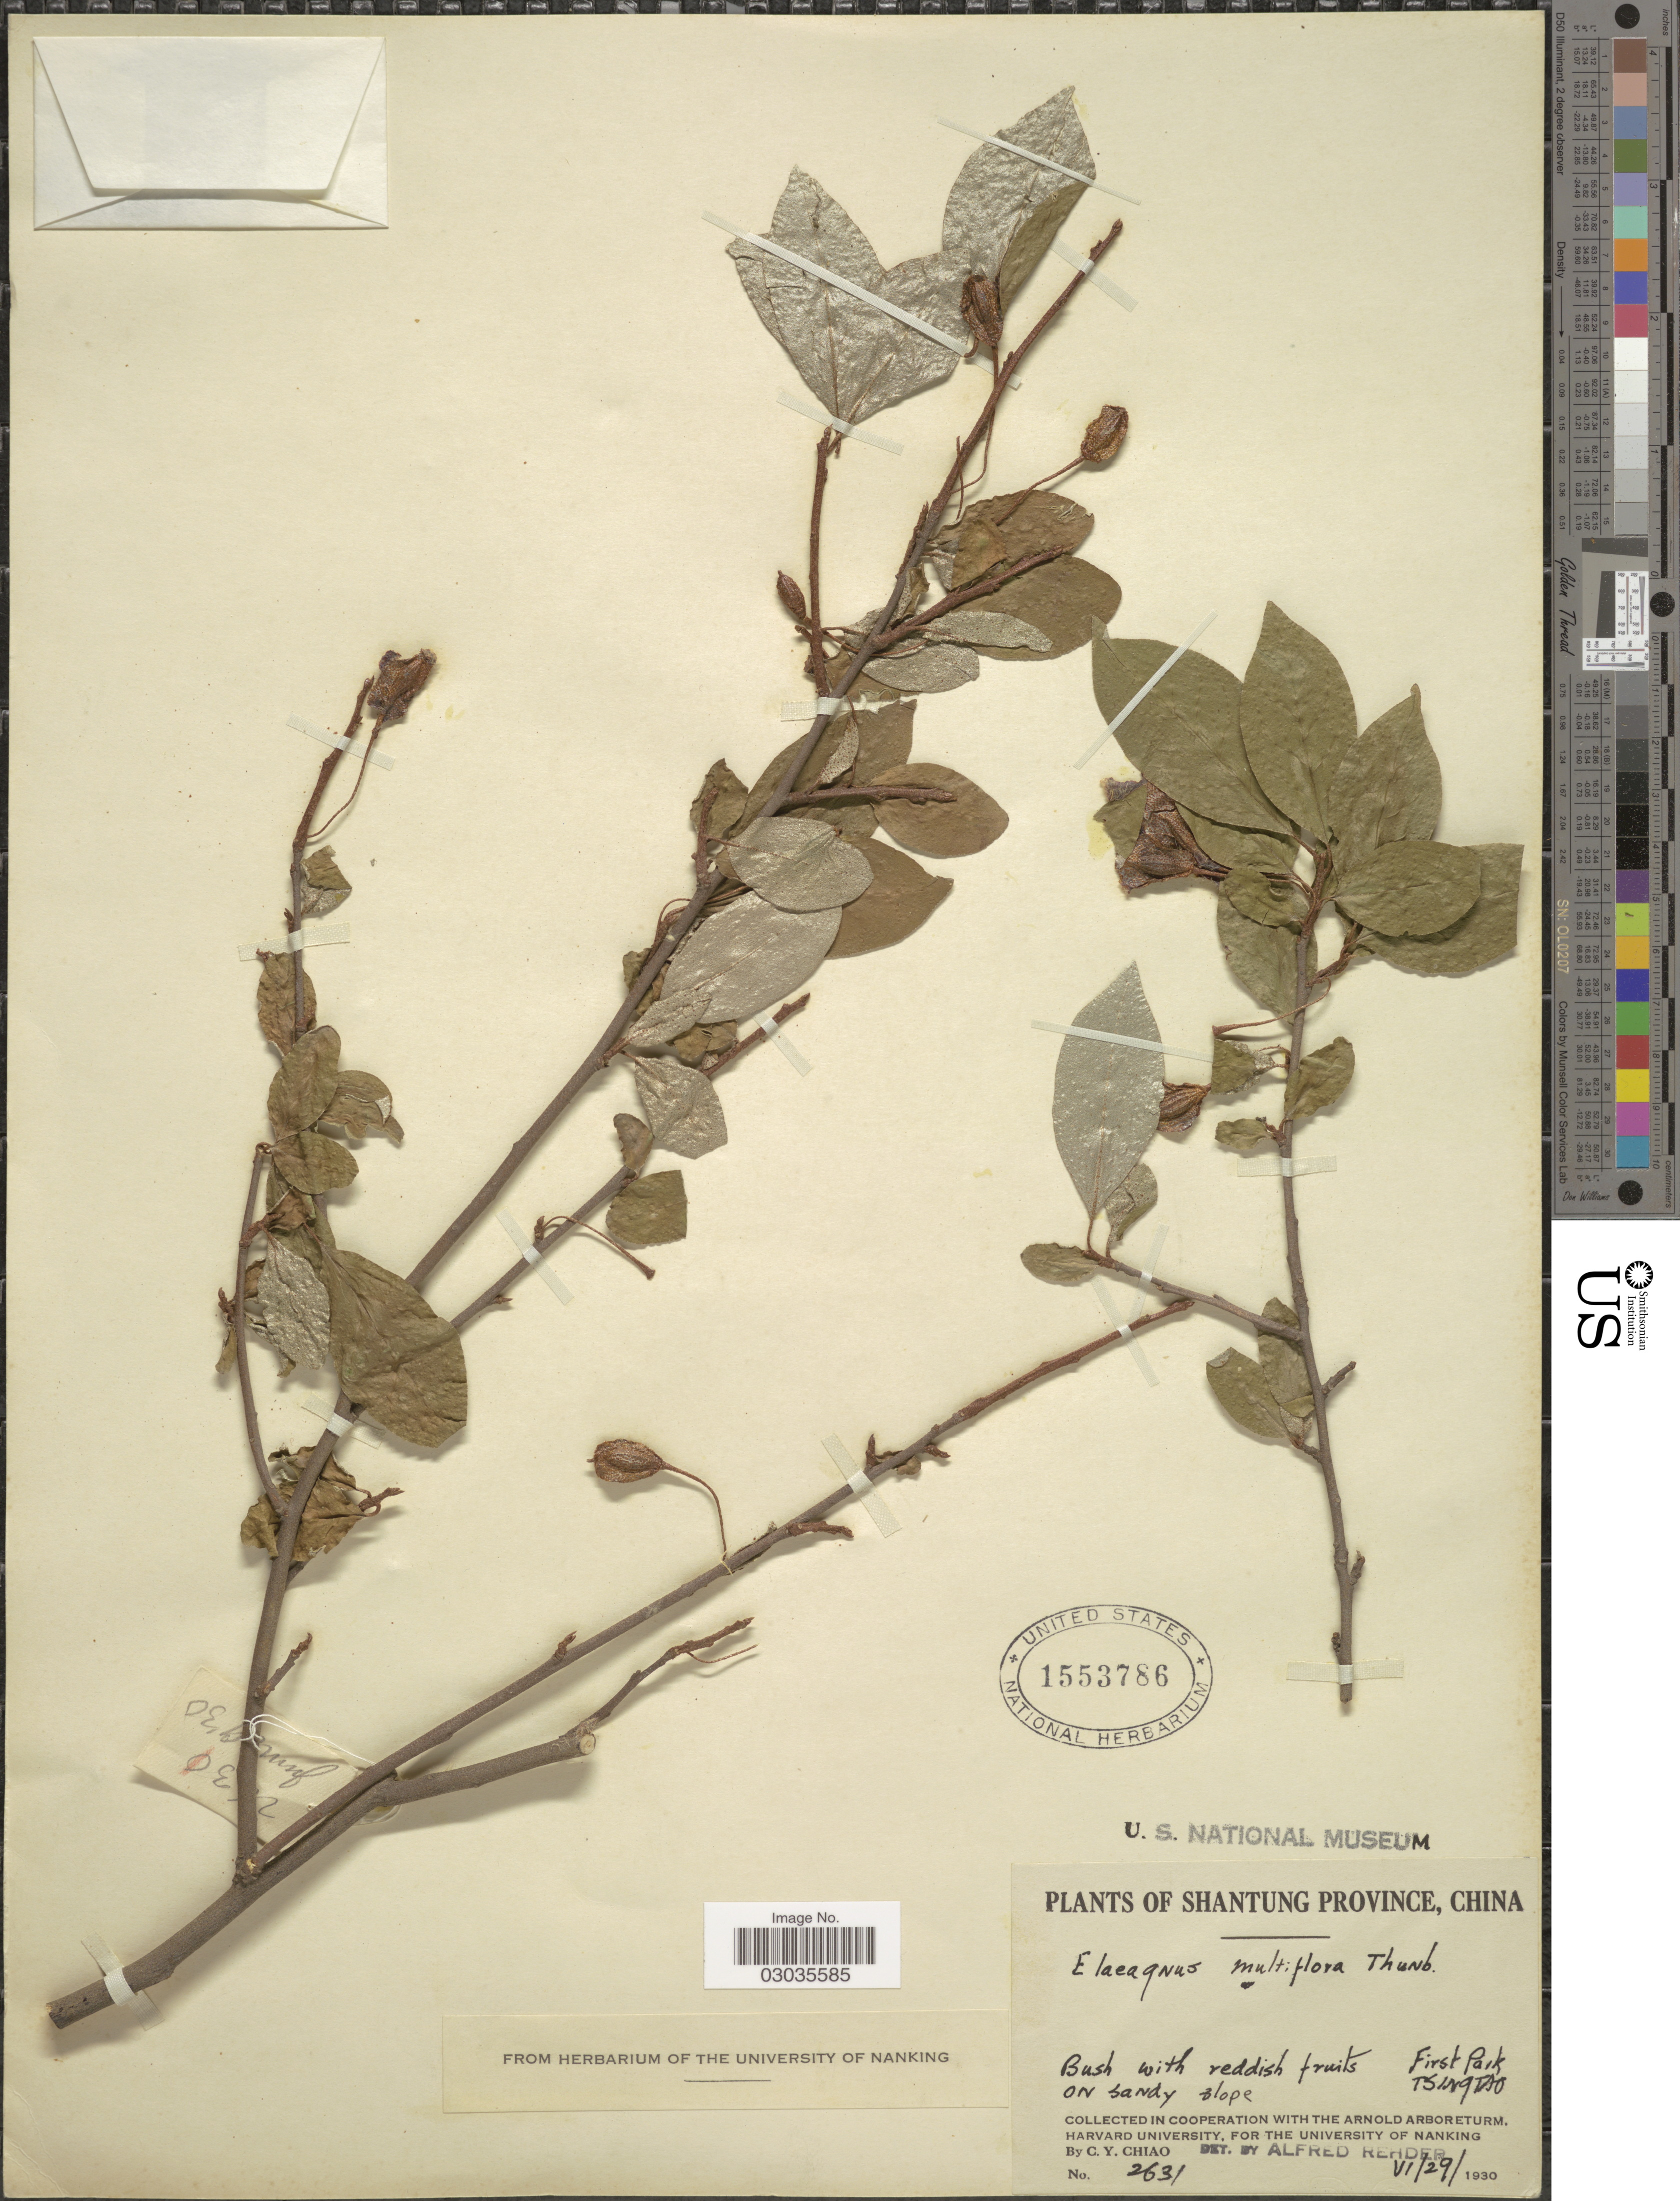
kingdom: Plantae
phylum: Tracheophyta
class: Magnoliopsida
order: Rosales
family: Elaeagnaceae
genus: Elaeagnus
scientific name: Elaeagnus multiflora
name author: Thunb.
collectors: C. Y. Chiao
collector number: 2631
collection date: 1930-06-29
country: China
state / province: Shandong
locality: Shantung Province. First Park, Tsingtao.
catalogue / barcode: US 1553786